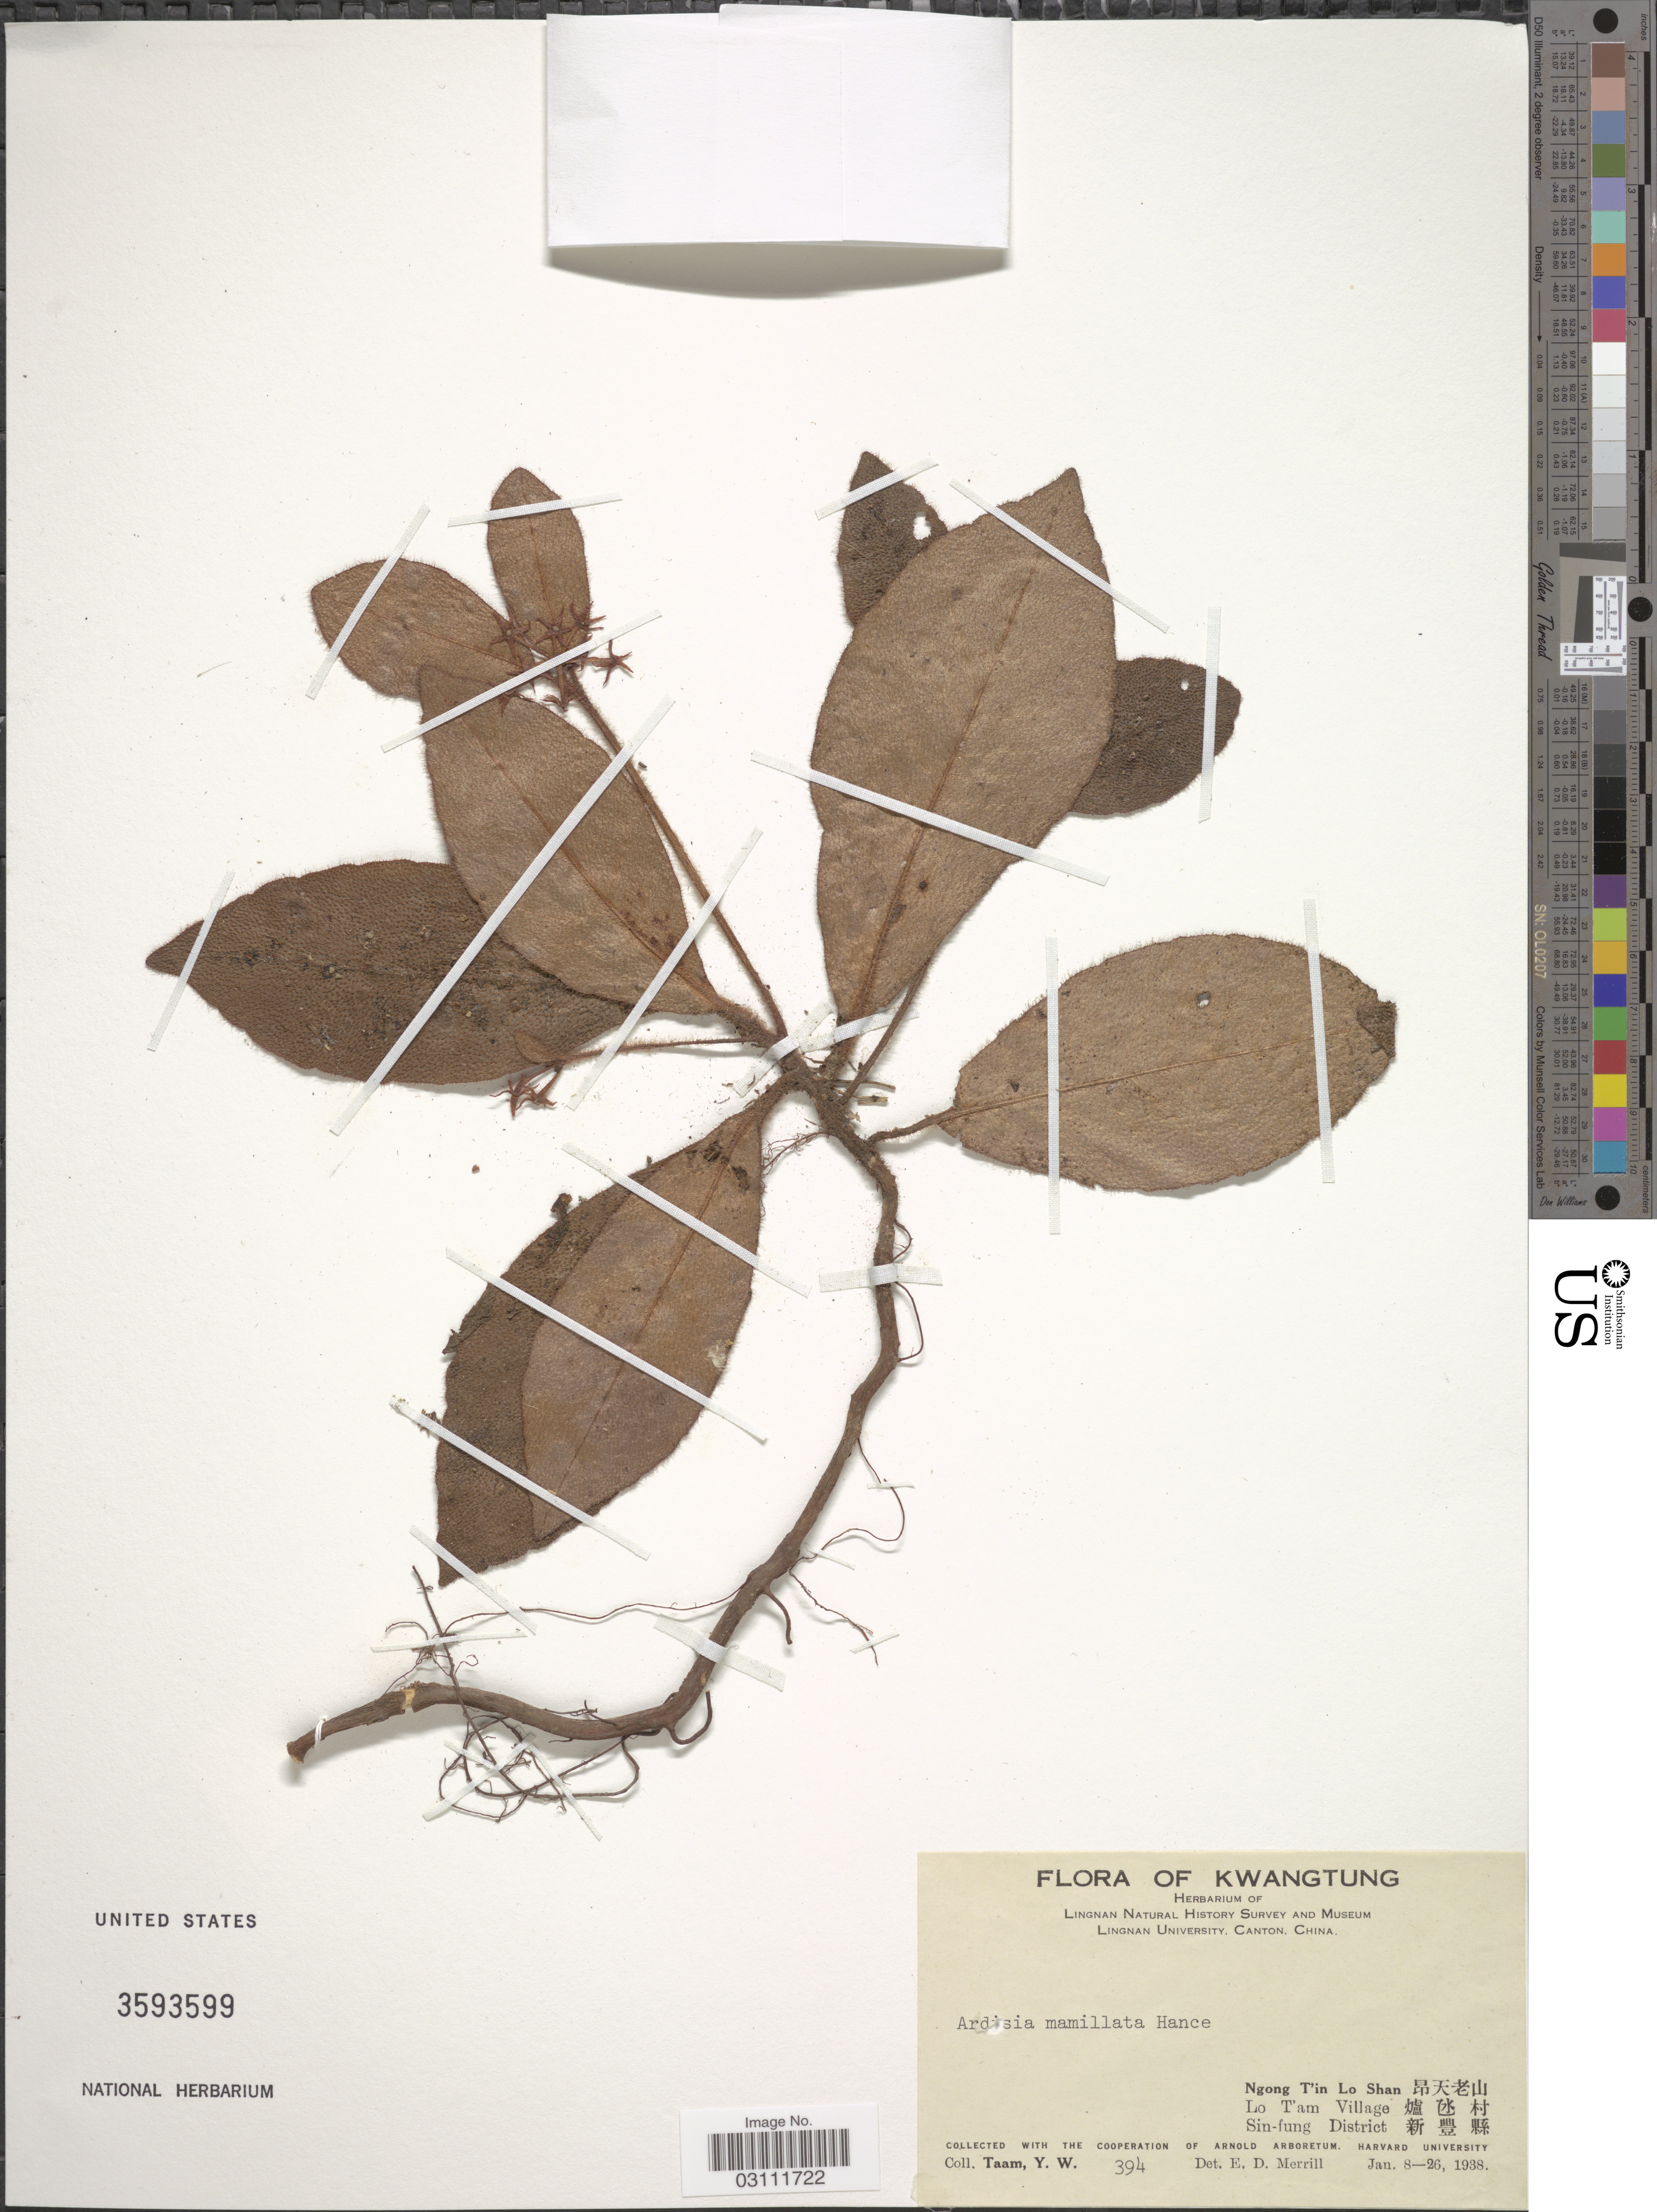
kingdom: Plantae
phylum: Tracheophyta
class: Magnoliopsida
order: Ericales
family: Primulaceae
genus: Ardisia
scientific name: Ardisia mamillata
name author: Hance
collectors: Y. W. Taam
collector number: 394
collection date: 1938-01-08/1938-01-26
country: China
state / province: Guangdong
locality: Kwangtung, Ngong T'in Lo Shan, Lo T'am Village, Sin-fung District.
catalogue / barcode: US 3593599